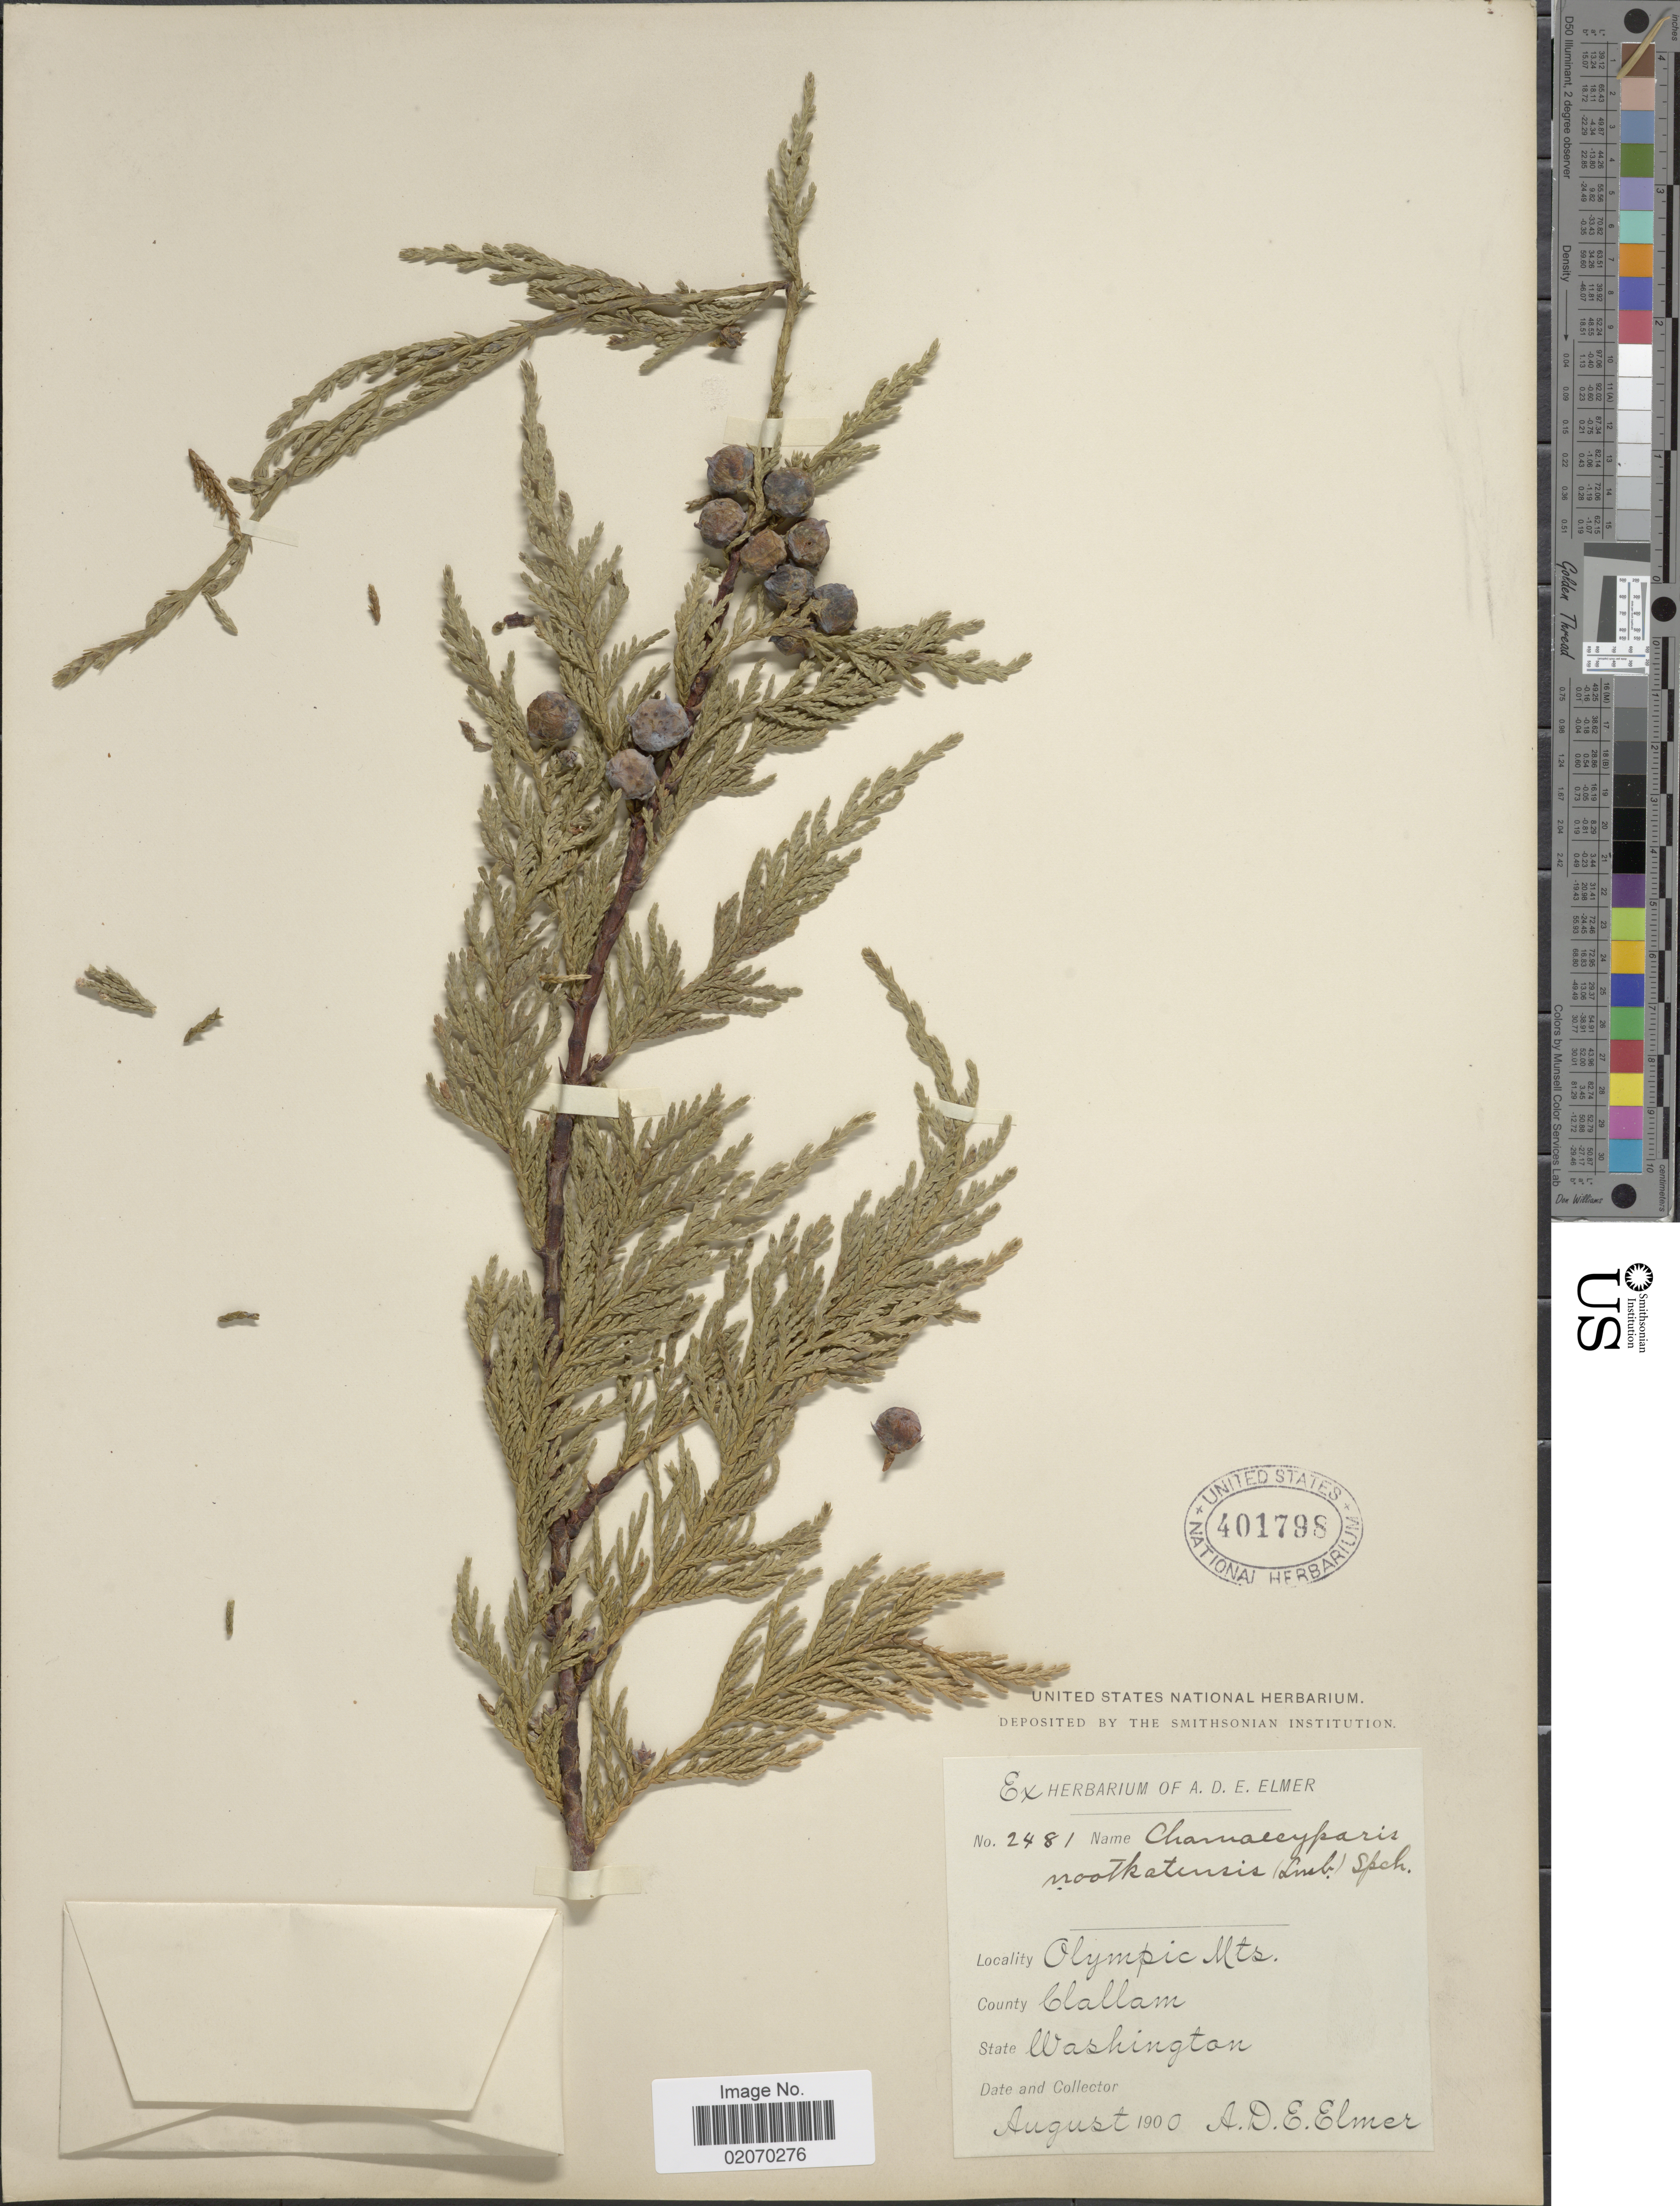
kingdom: Plantae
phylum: Tracheophyta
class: Pinopsida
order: Pinales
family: Cupressaceae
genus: Chamaecyparis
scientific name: Chamaecyparis nootkatensis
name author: (D. Don) Spach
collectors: A. D. E. Elmer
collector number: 2481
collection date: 1900-08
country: United States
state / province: Washington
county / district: Clallam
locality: County Clallam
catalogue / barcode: US 401798